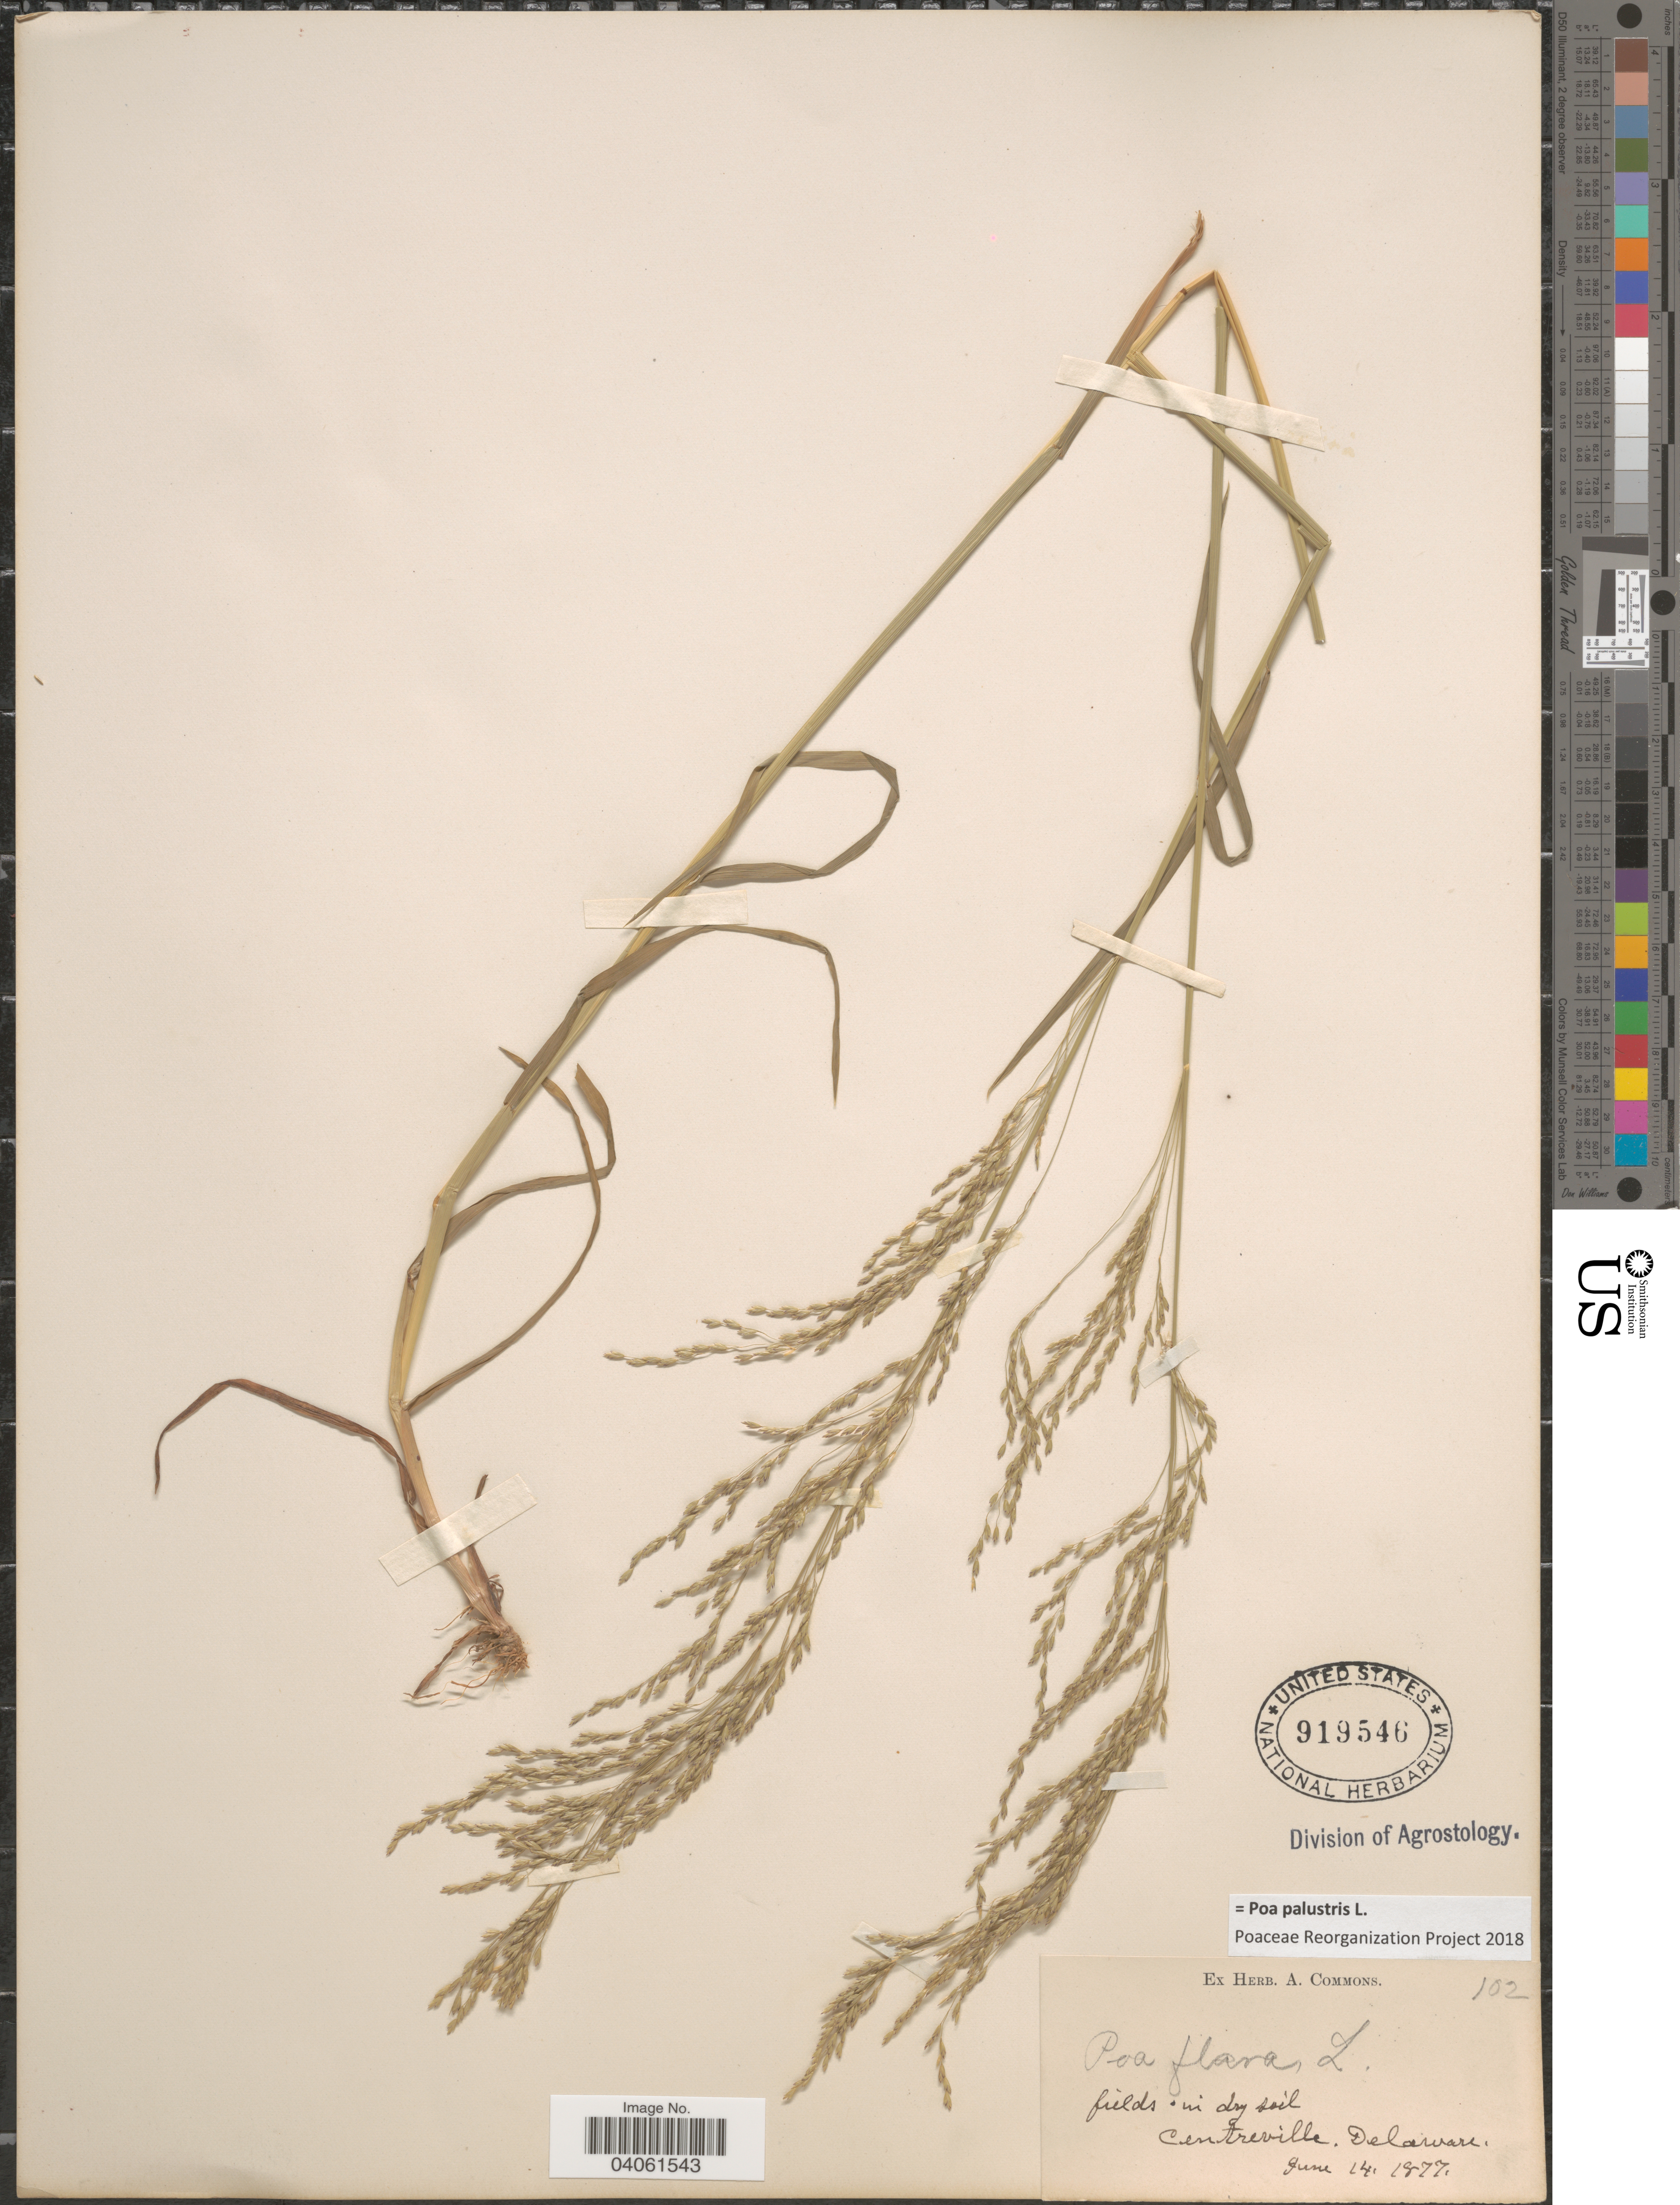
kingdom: Plantae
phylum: Tracheophyta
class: Liliopsida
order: Poales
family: Poaceae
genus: Poa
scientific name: Poa palustris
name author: L.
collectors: ex herb. A. Commons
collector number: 102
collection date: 1877-06-14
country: United States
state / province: Delaware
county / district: New Castle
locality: Centreville.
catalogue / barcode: US 919546